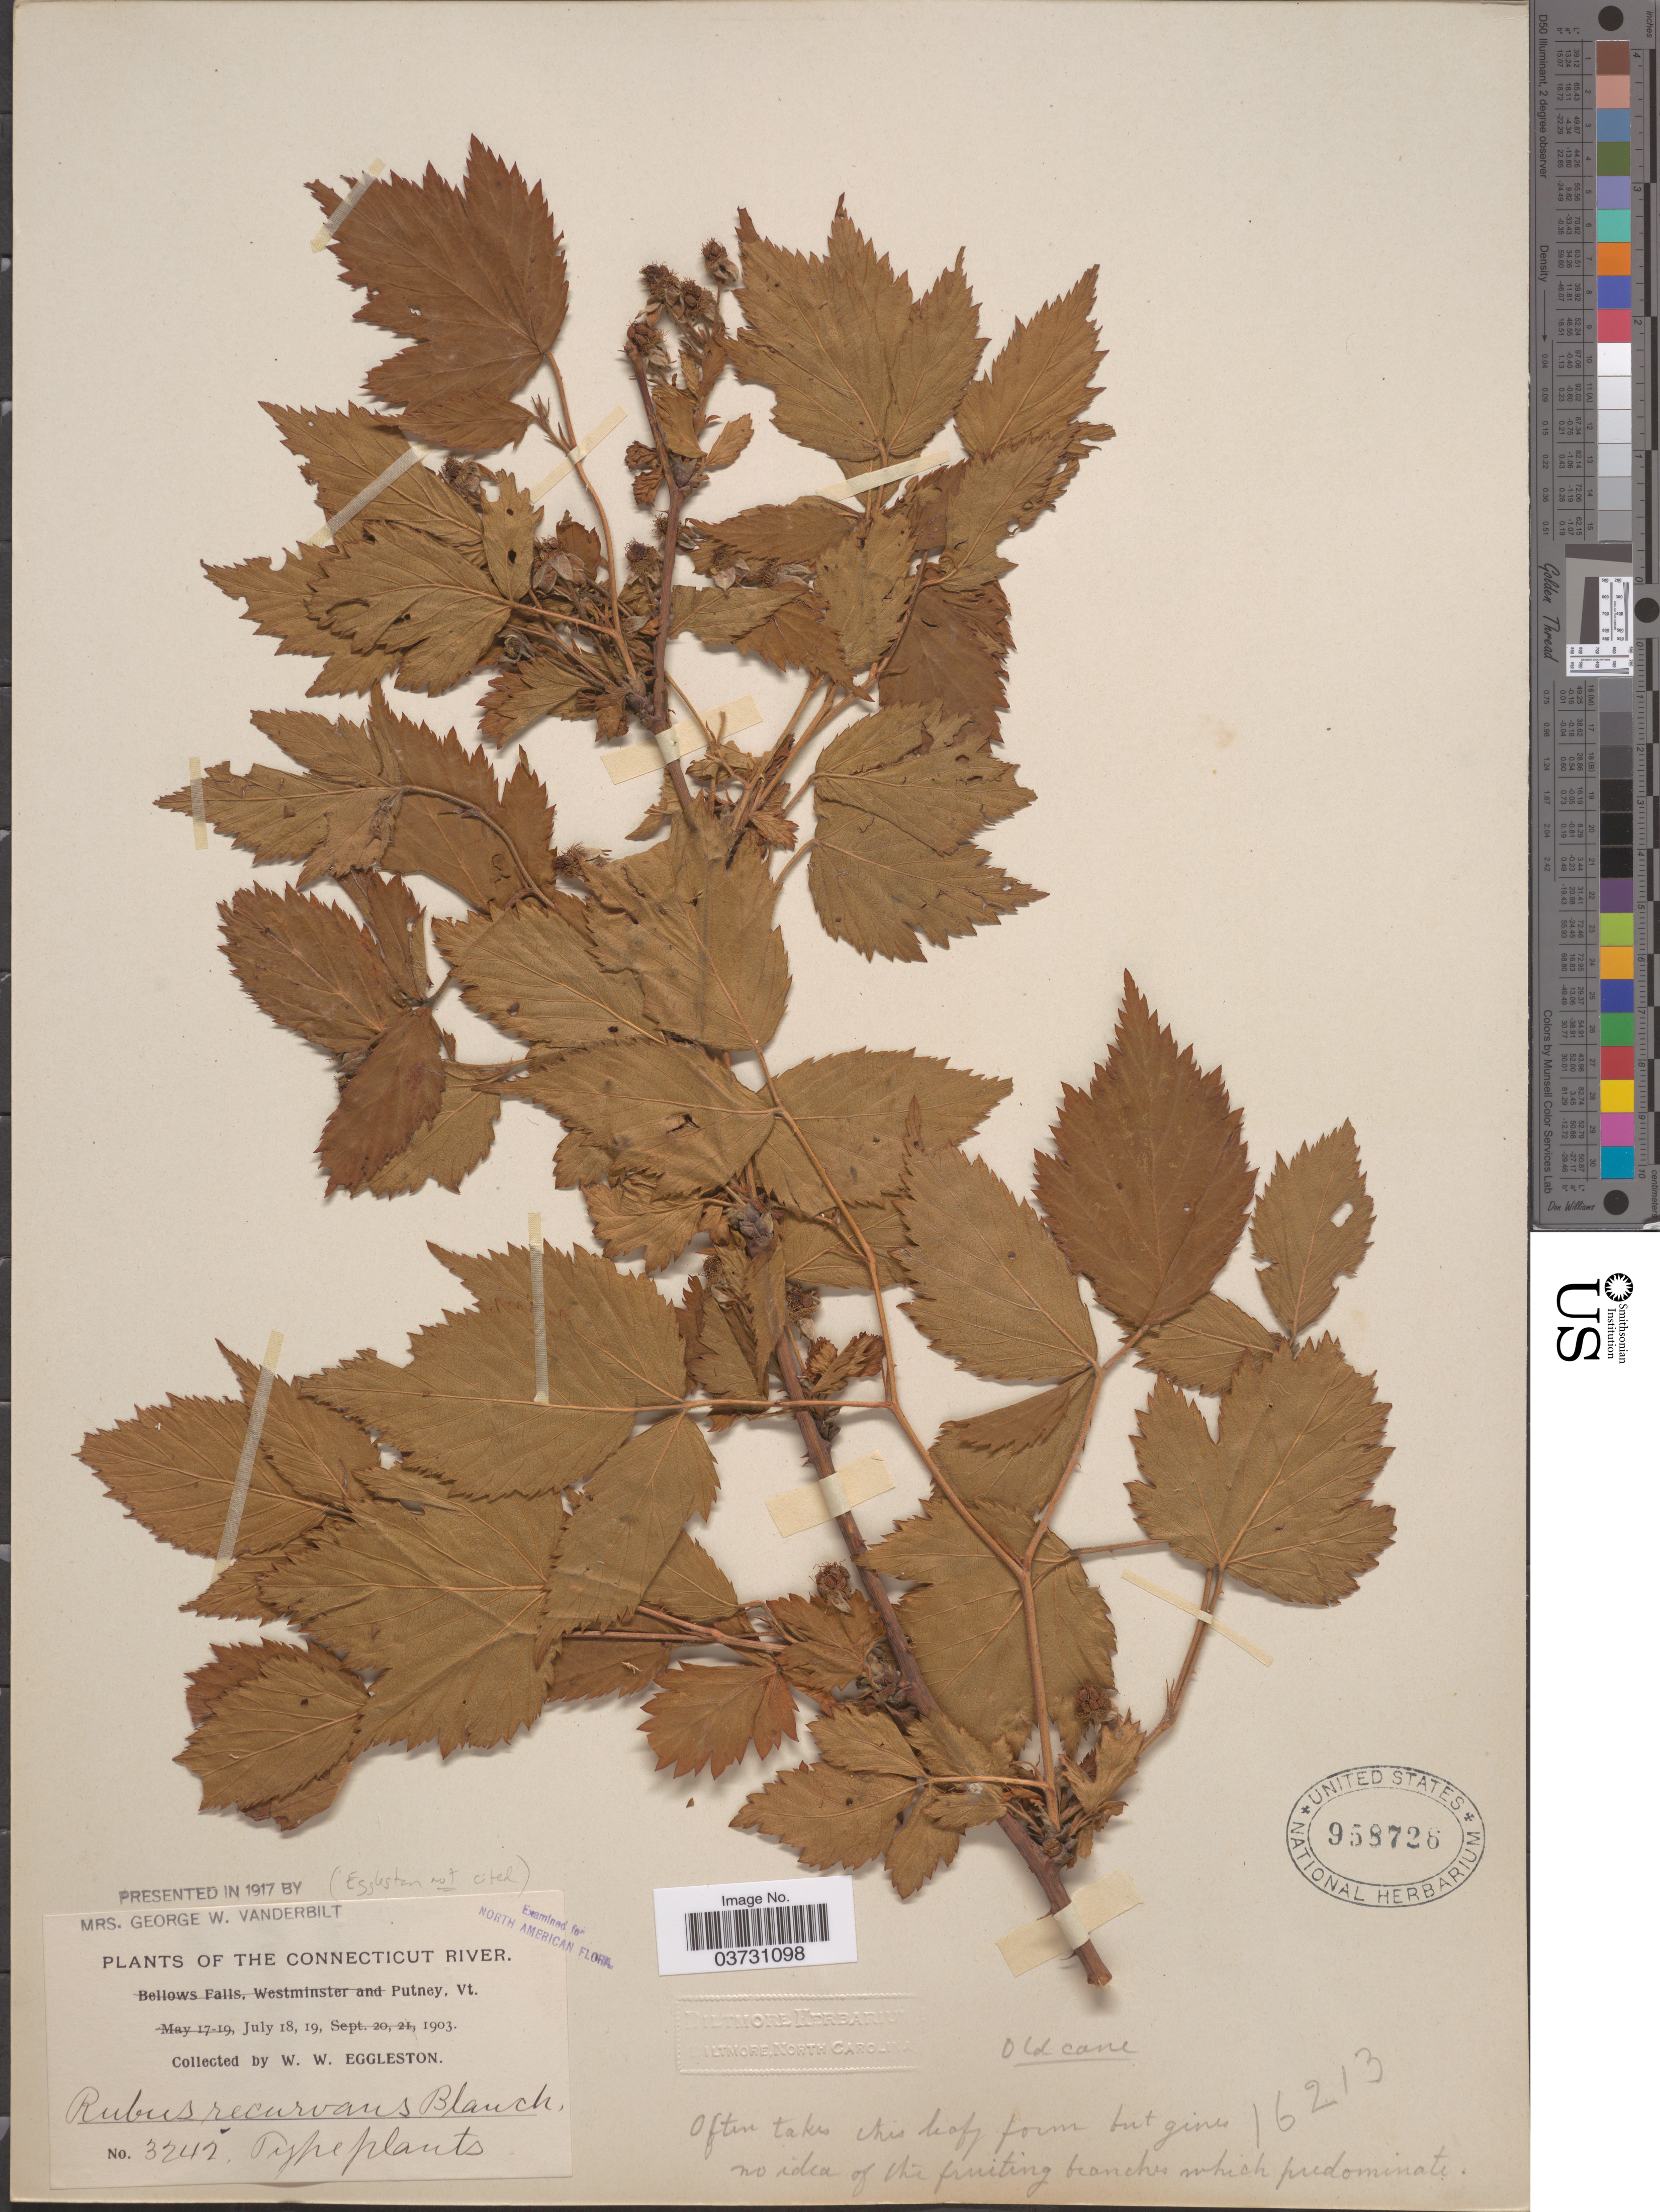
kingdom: Plantae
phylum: Tracheophyta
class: Magnoliopsida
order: Rosales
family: Rosaceae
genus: Rubus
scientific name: Rubus recurvans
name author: Blanch.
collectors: W. W. Eggleston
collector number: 3242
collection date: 1903-07-18/1903-07-19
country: United States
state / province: Vermont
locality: Connecticut River. Putney.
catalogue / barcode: US 958728